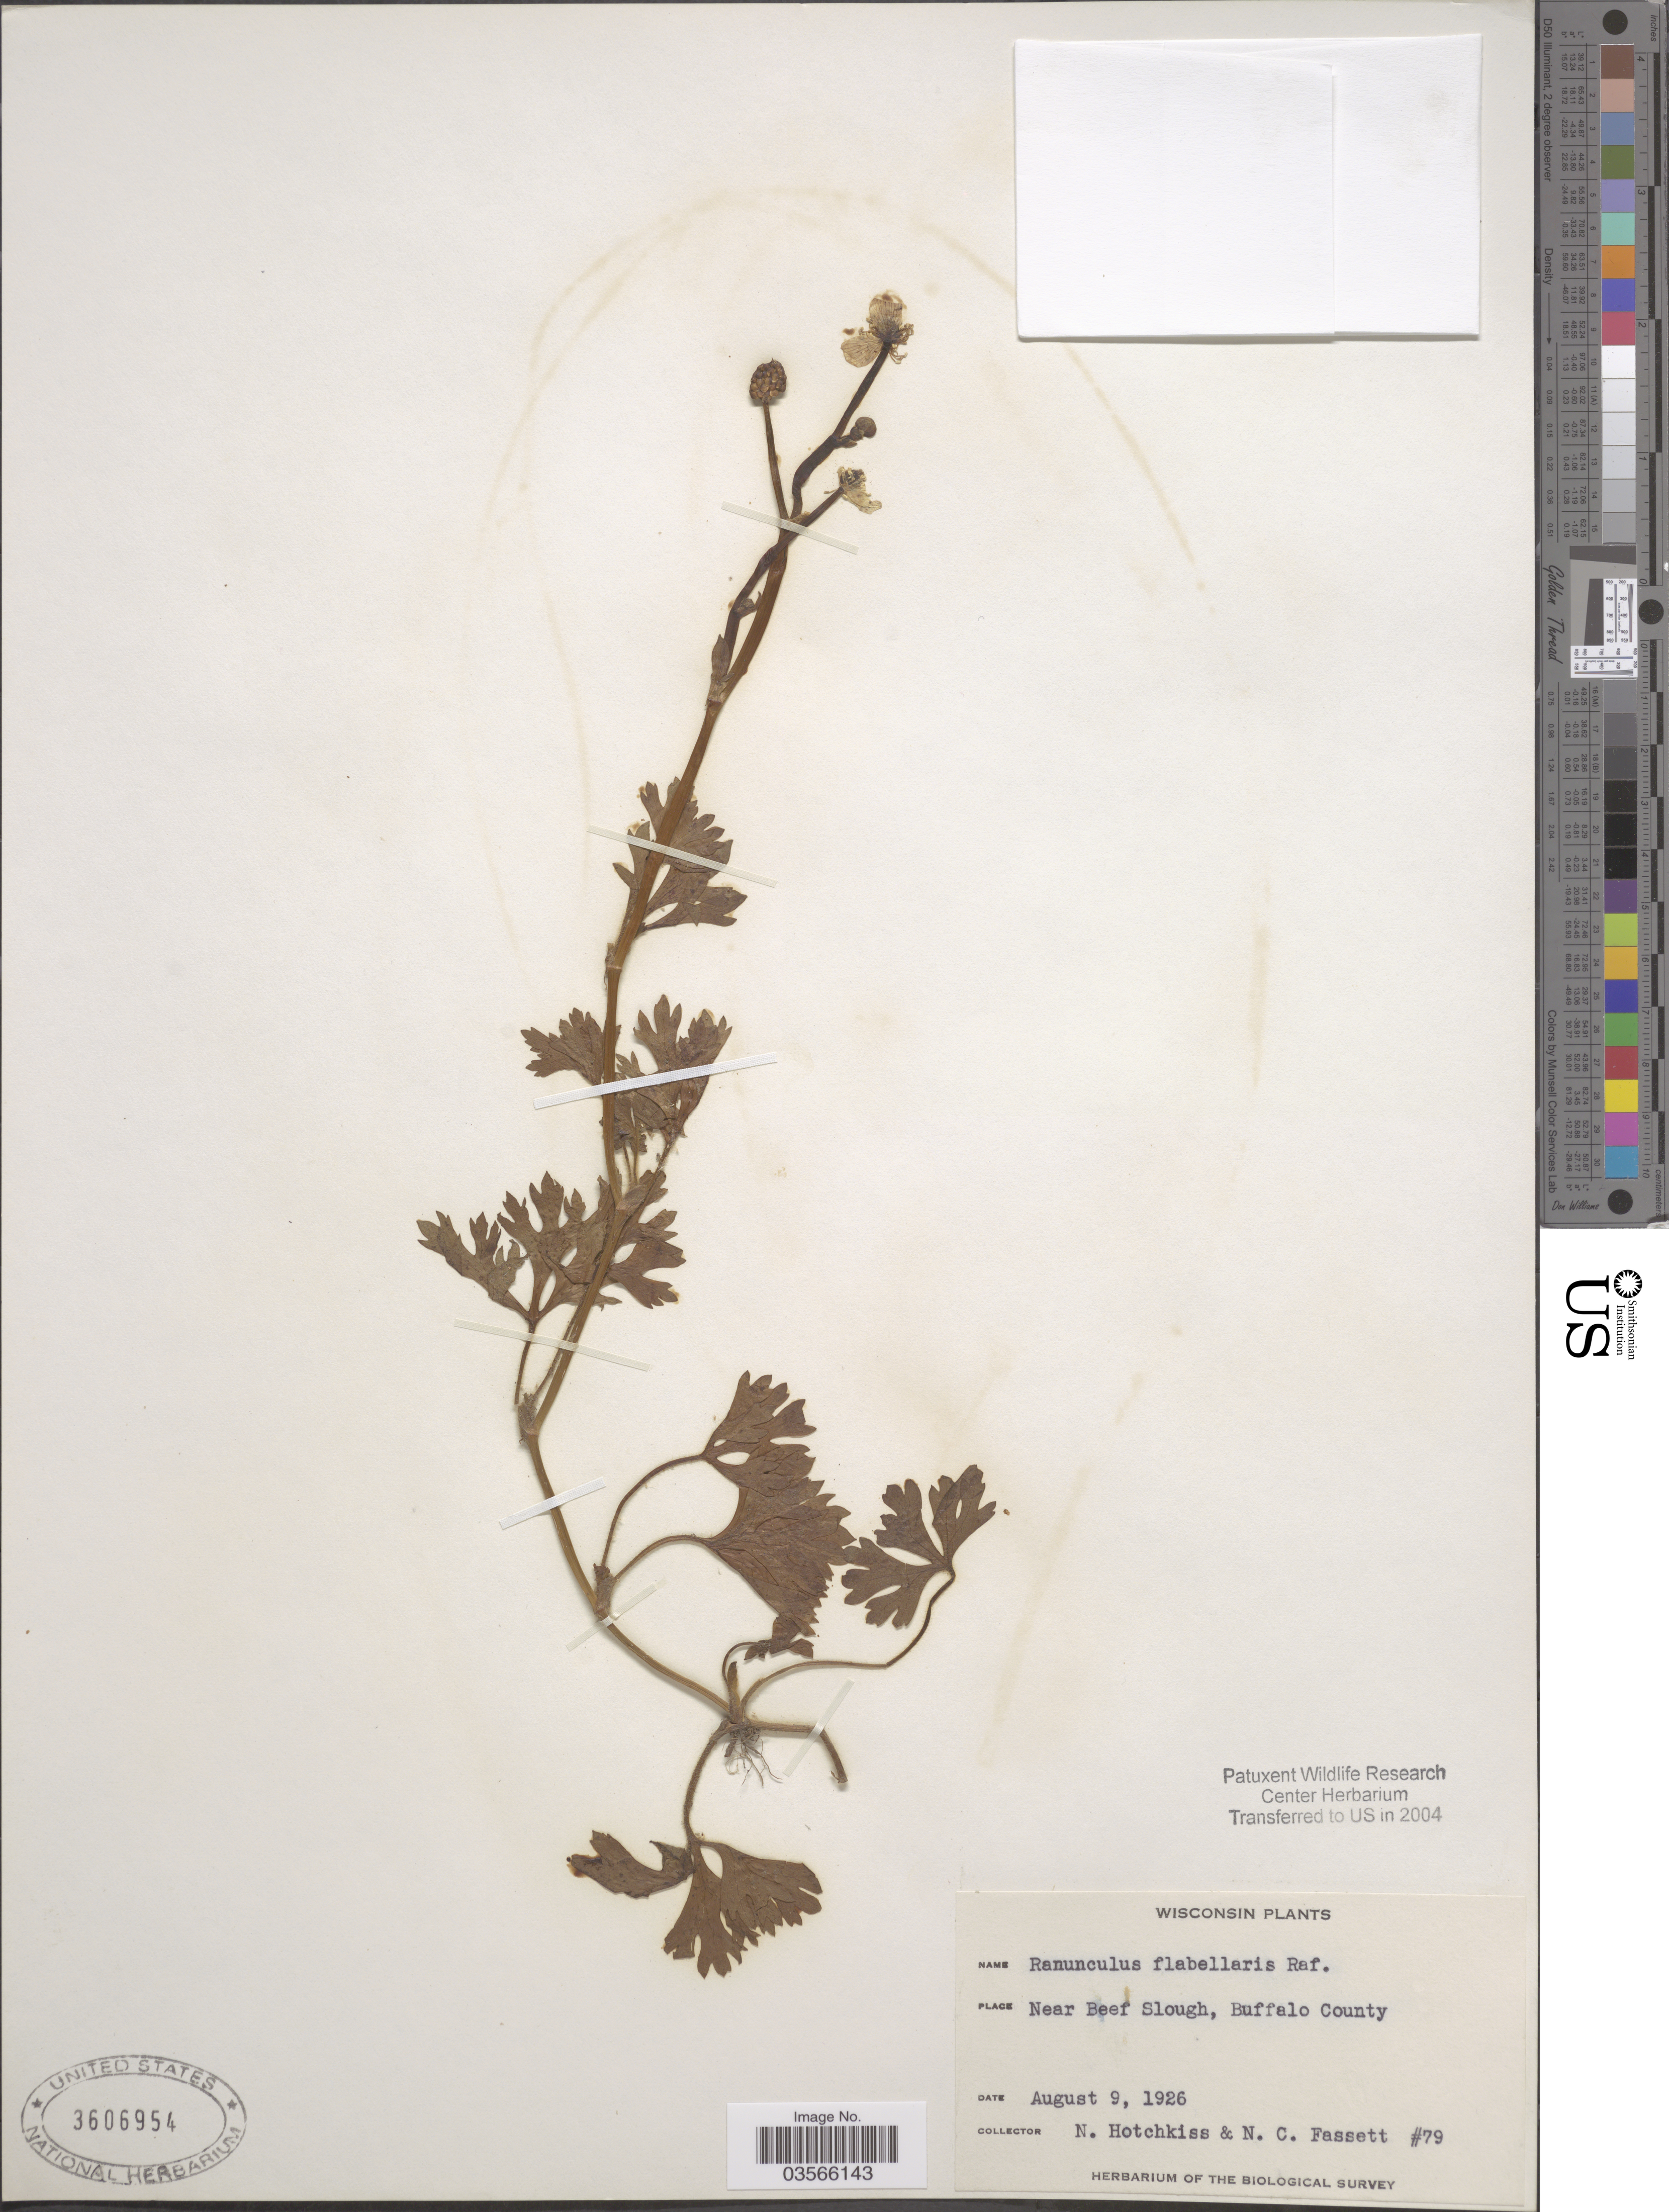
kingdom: Plantae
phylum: Tracheophyta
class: Magnoliopsida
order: Ranunculales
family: Ranunculaceae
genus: Ranunculus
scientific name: Ranunculus flabellaris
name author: Raf.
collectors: N. Hotchkiss & N. C. Fassett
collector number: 79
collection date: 1926-08-09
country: United States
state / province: Wisconsin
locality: Near Beef Slough, Buffalo County.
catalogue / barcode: US 3606954